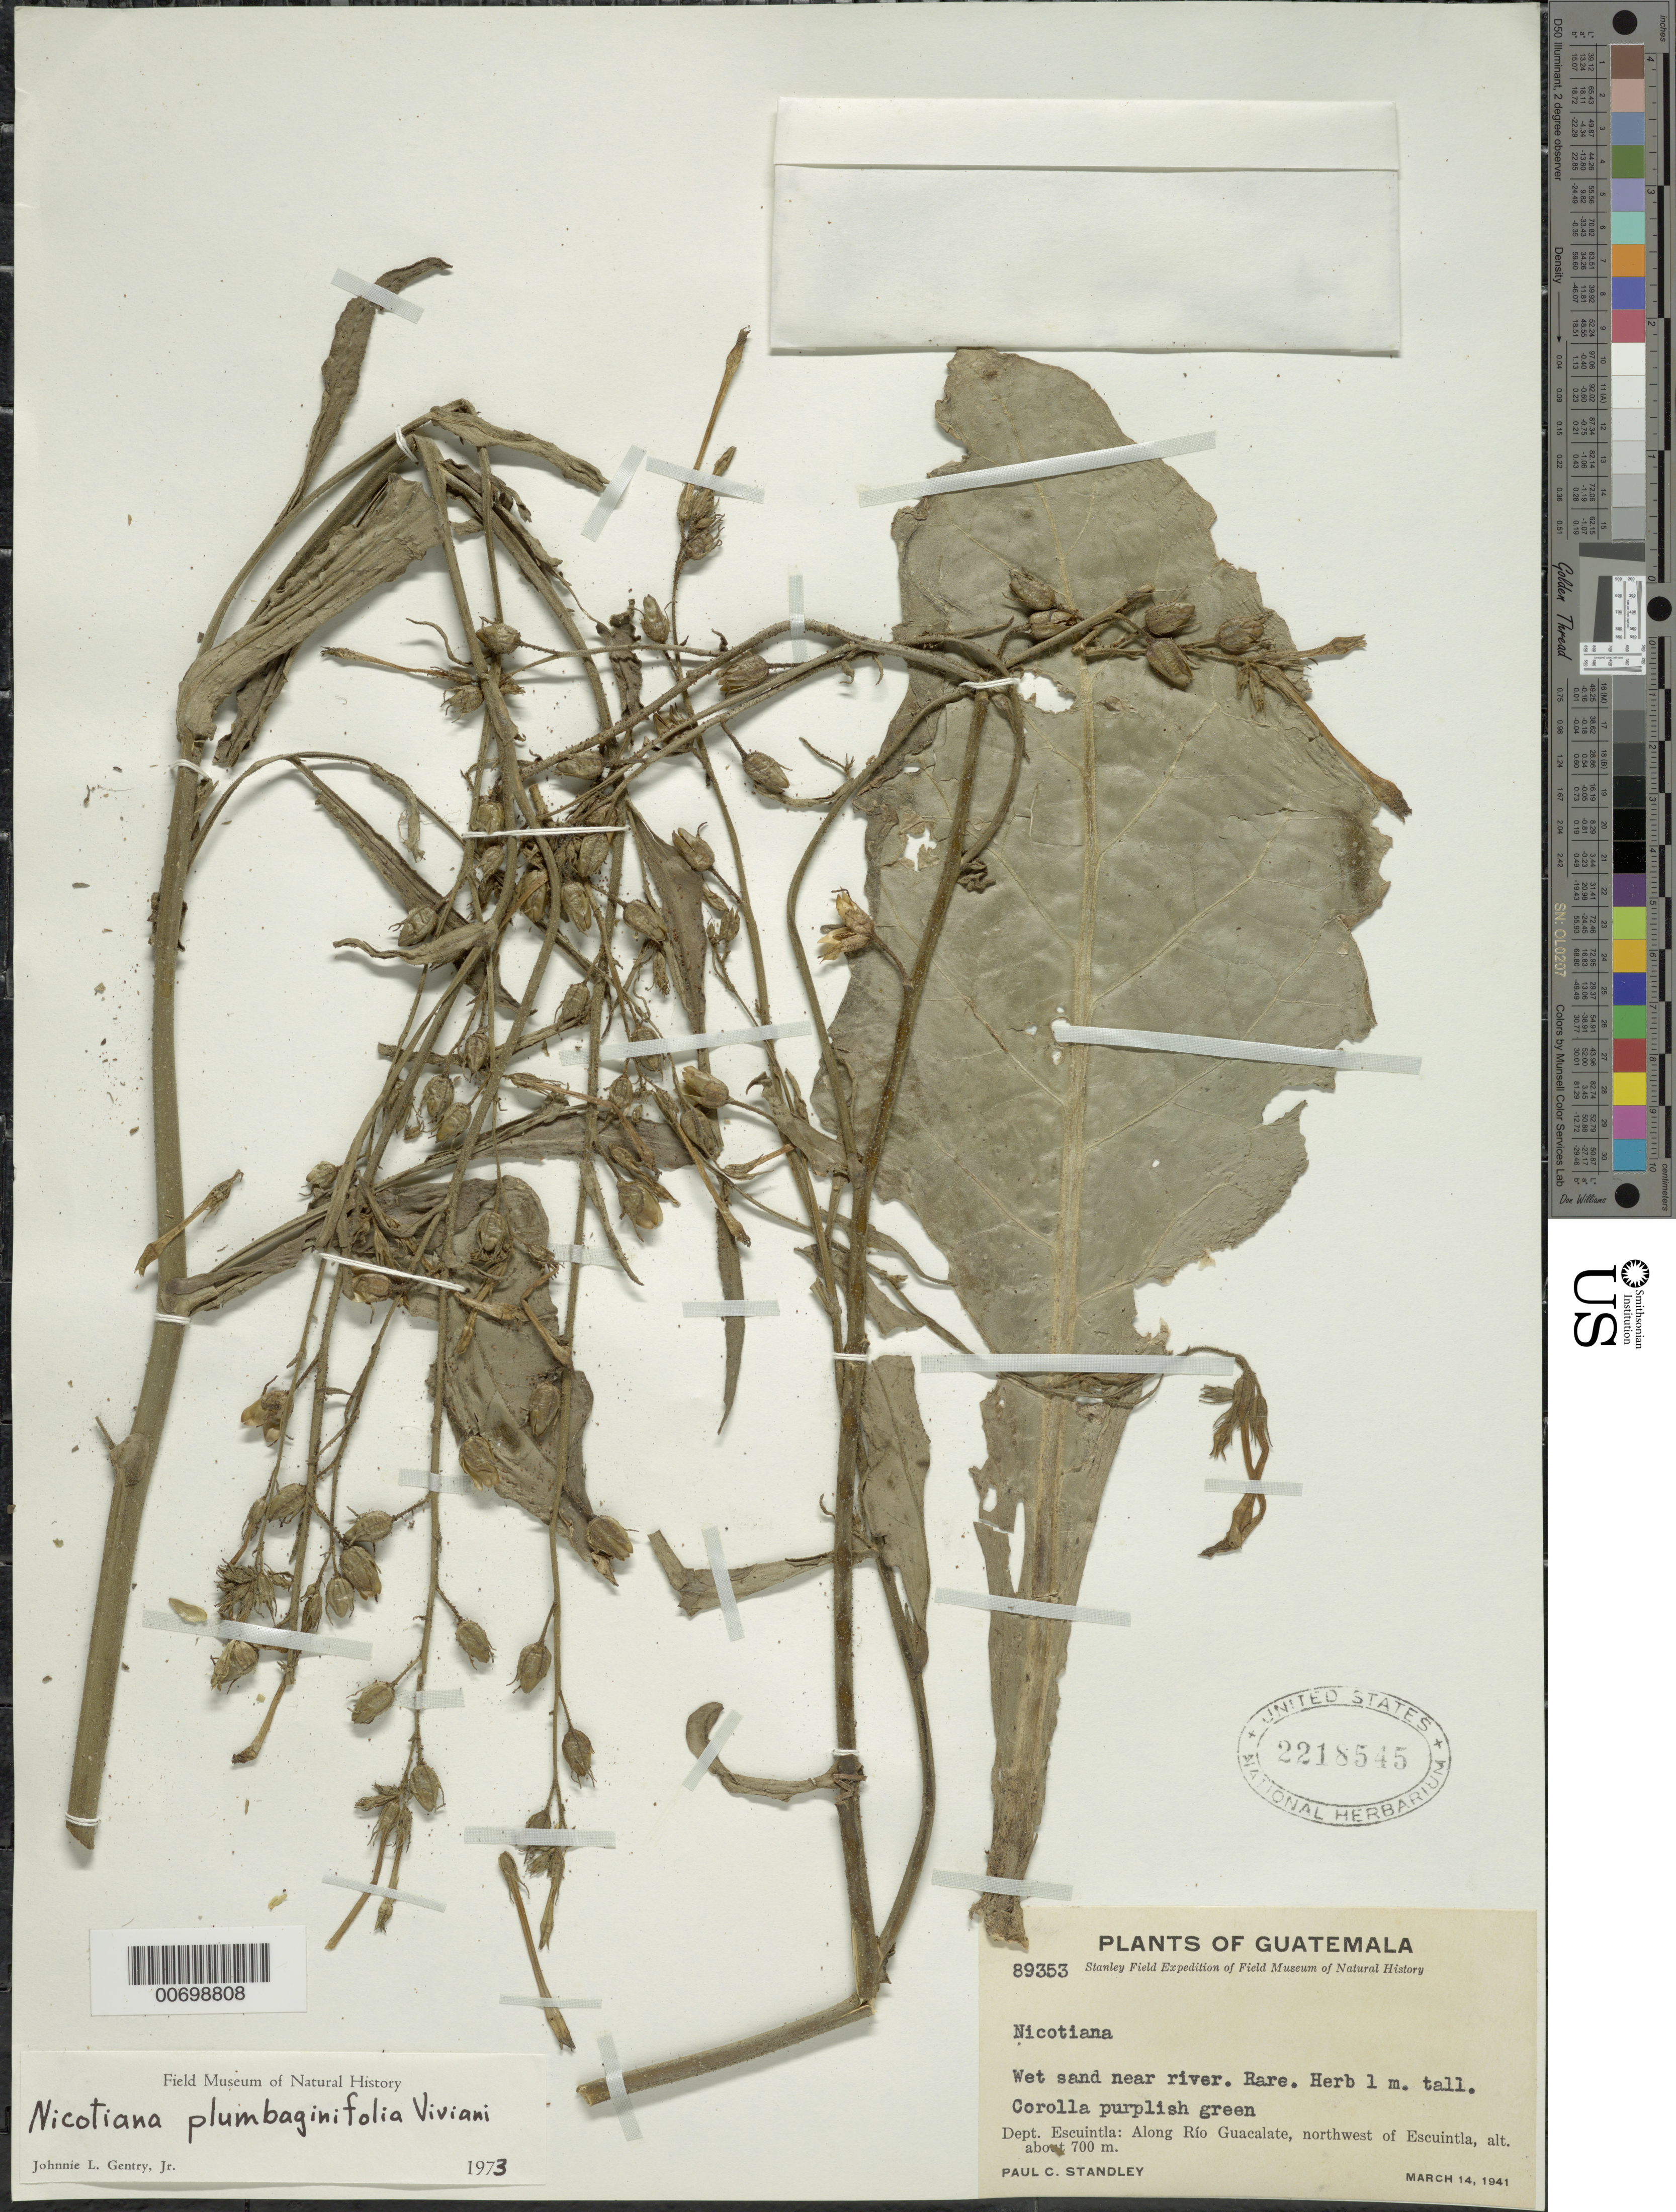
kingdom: Plantae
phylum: Tracheophyta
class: Magnoliopsida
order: Solanales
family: Solanaceae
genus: Nicotiana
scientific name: Nicotiana plumbaginifolia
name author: Viv.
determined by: Gentry, J. L.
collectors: P. C. Standley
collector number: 89353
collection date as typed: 14 Mar 1941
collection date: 1941-03-14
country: Guatemala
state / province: Escuintla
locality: Along Rio Guacalate, NW of Escuintla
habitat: Wet sand near river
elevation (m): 700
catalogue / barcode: US 2218545